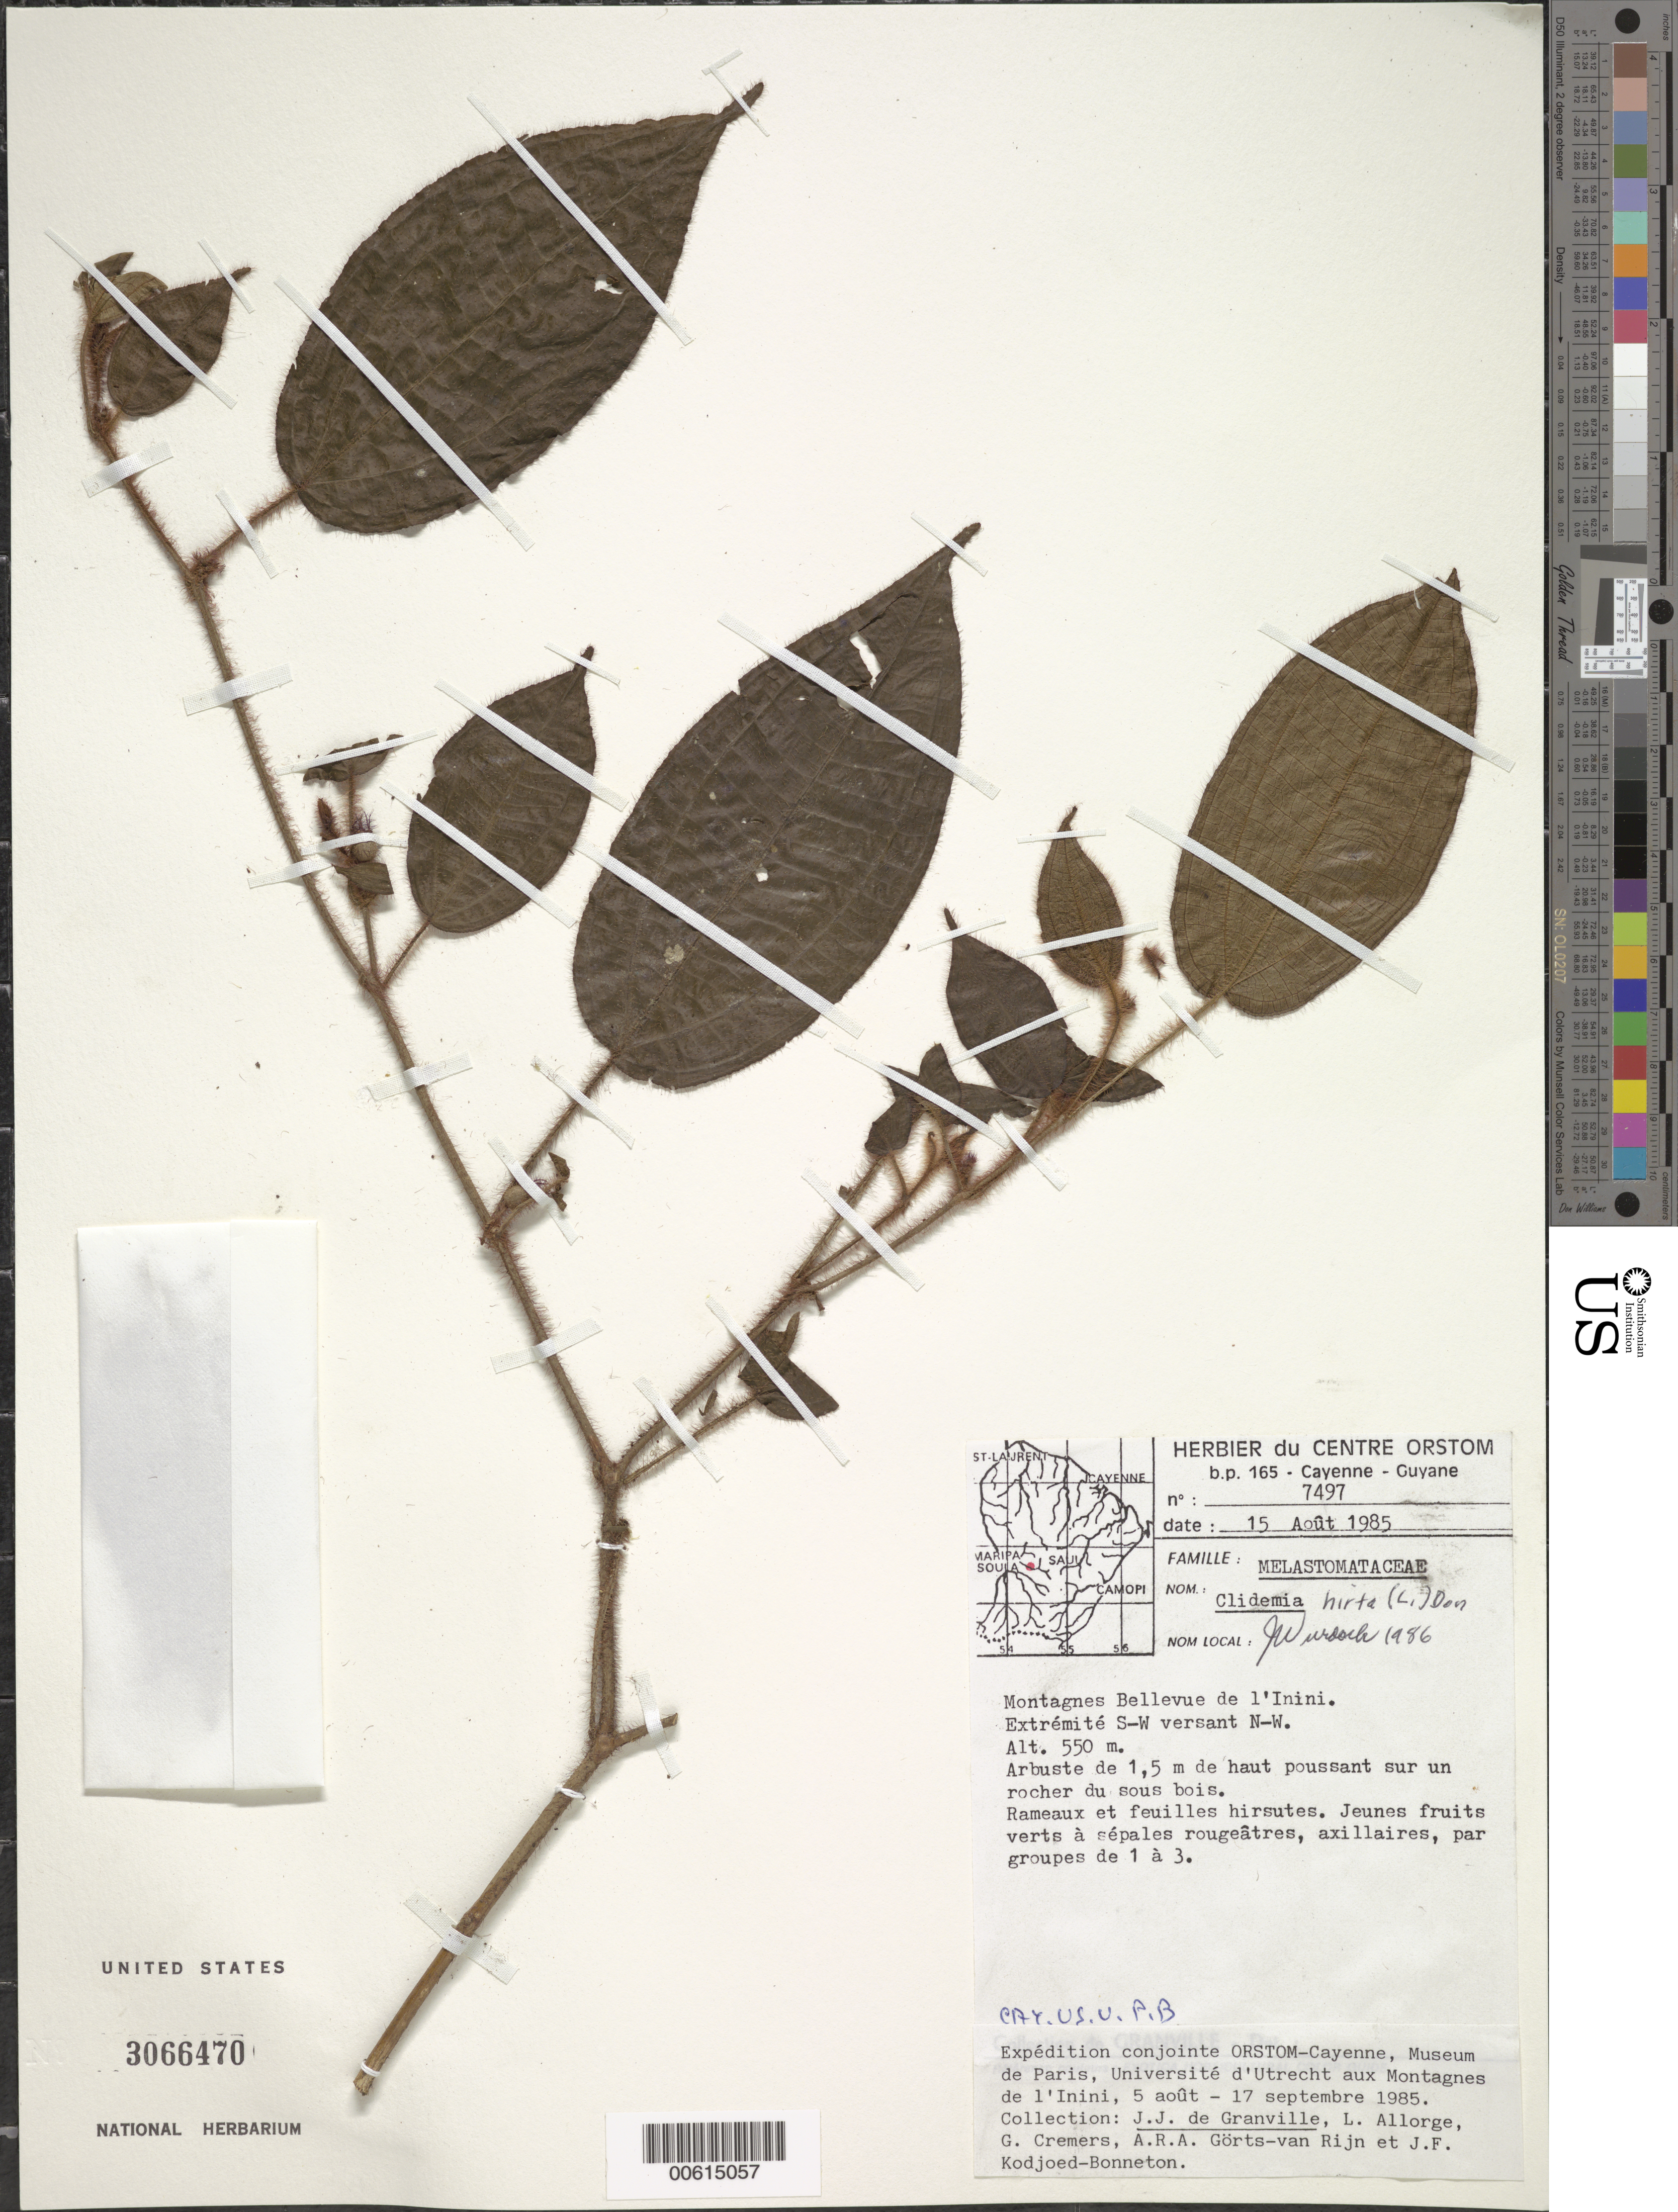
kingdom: Plantae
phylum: Tracheophyta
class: Magnoliopsida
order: Myrtales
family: Melastomataceae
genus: Clidemia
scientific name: Clidemia hirta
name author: (L.) D. Don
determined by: Wurdack, John J., (US), US (UNITED STATES)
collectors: J.-J. de Granville, L. Allorge, G. Cremers, A. .R. A. Görts-van Rijn & J. Kodjoed-Bonneton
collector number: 7497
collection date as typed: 15-Aug-85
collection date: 1985-08-15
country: French Guiana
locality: Montagnes Bellevue de l'Inini, extrémité S-W versant N-W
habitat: Poussant sur un un rocher du sous bois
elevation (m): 550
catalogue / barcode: US 3066470